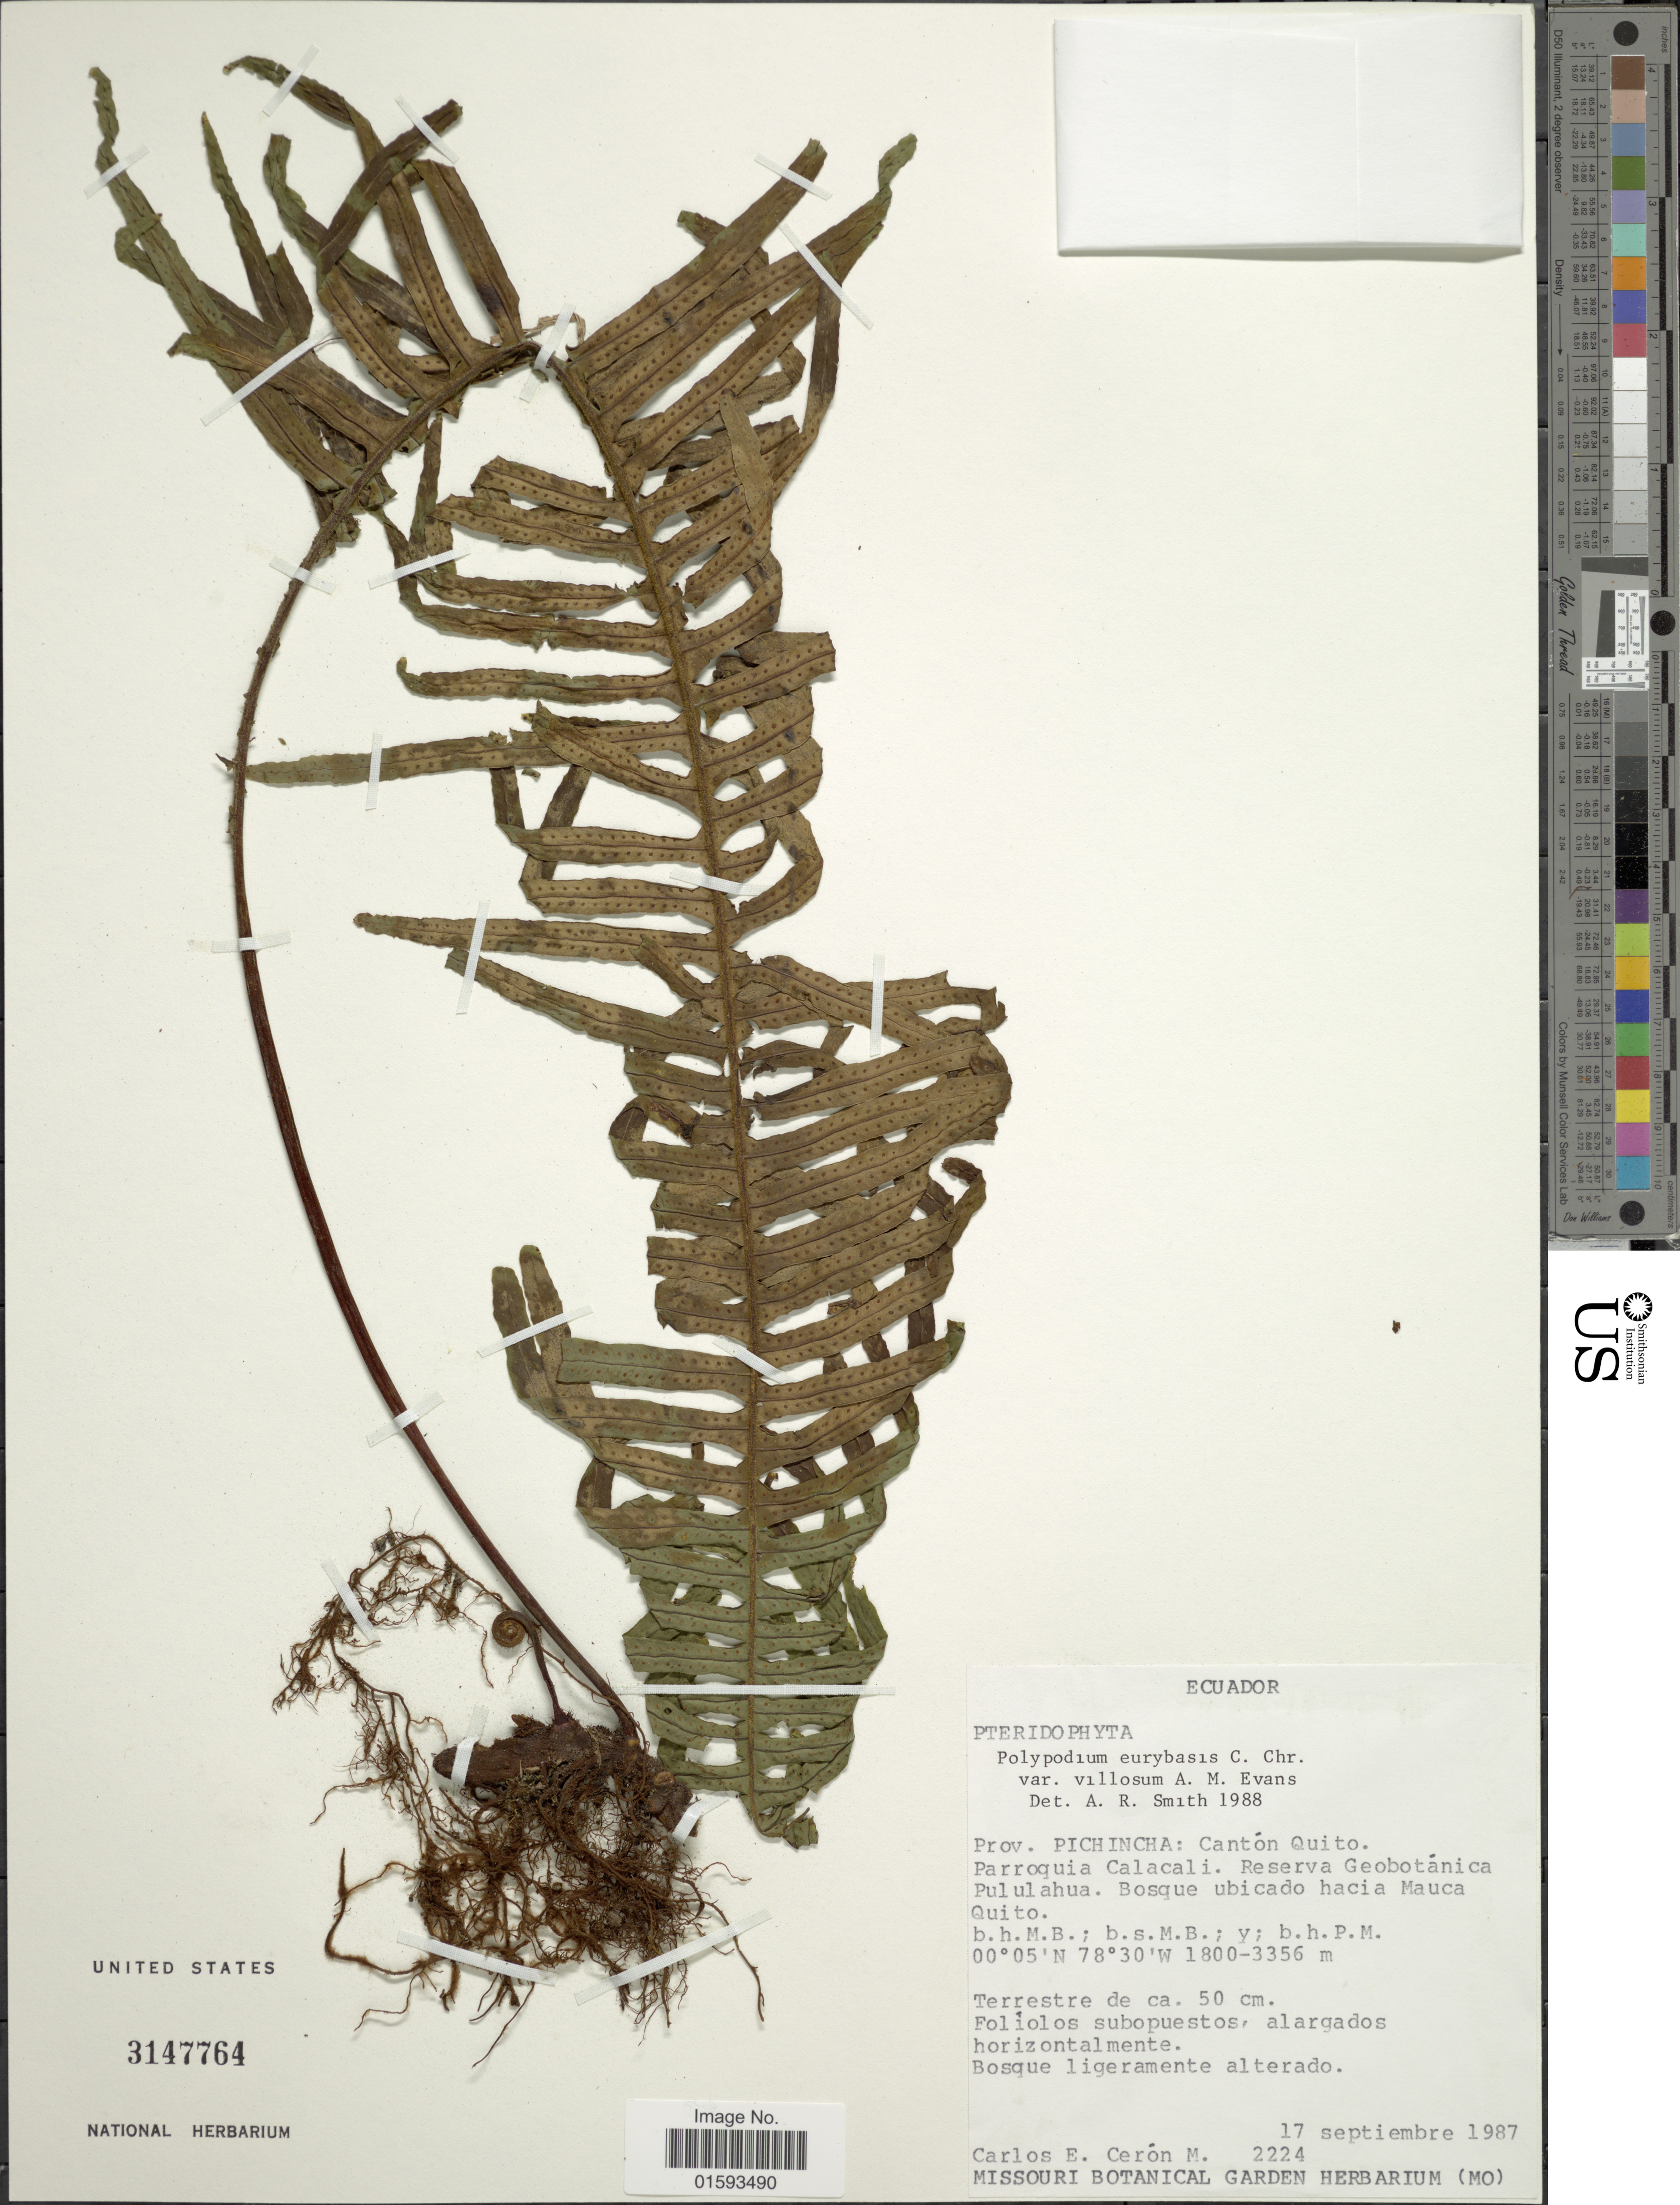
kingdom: Plantae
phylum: Tracheophyta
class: Polypodiopsida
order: Polypodiales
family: Polypodiaceae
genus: Pecluma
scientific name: Pecluma eurybasis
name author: (C. Chr.) M.G. Price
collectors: C. E. Cerón M.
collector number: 2224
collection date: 1987-09-17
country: Ecuador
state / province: Pichincha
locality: Canton Quito. Parroquia Calacali. Reserva Geobotanica Pululahua. Bosque ubicado hacia Mauca Quito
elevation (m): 1800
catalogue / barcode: US 3147764